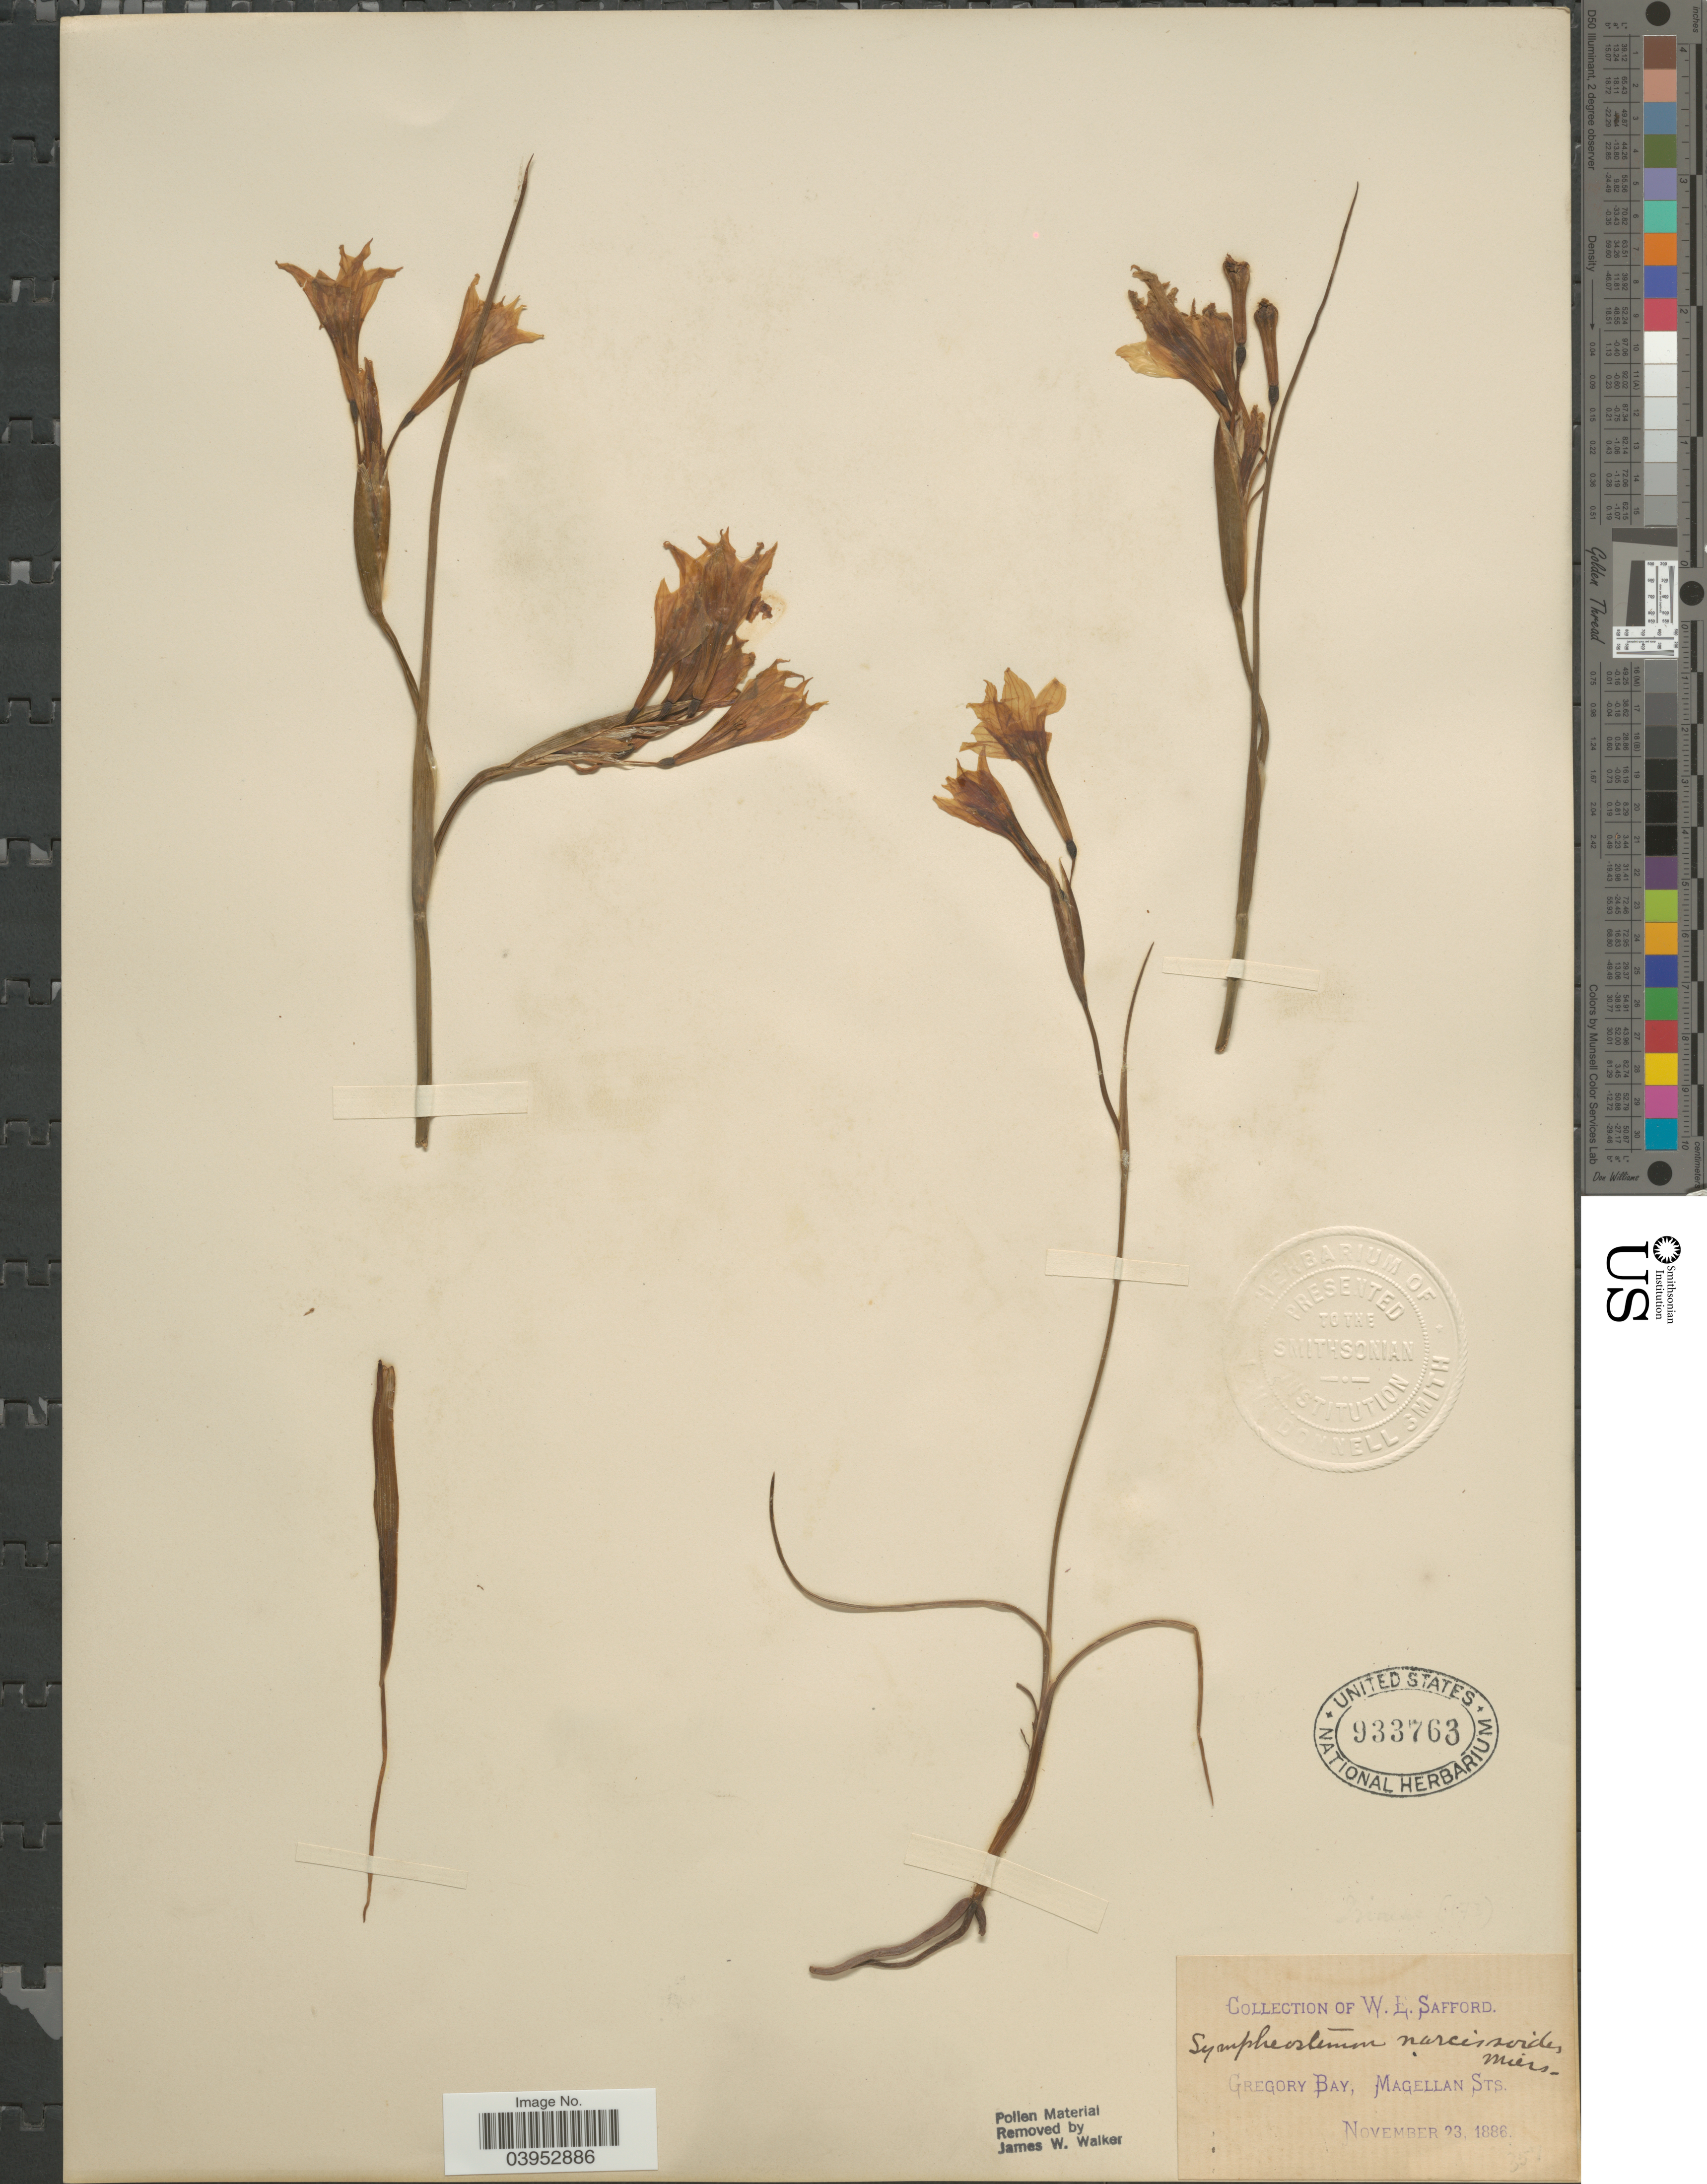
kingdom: Plantae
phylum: Tracheophyta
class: Liliopsida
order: Asparagales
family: Iridaceae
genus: Olsynium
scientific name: Olsynium biflorum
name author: (Thunb.) Goldblatt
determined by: Strong, Mark T., (BOT), Smithsonian Institution - National Museum of Natural History (UNITED STATES)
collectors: W. E. Safford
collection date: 1886-11-23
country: Chile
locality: Gregory Bay, Magellan Sts.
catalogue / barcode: US 933763